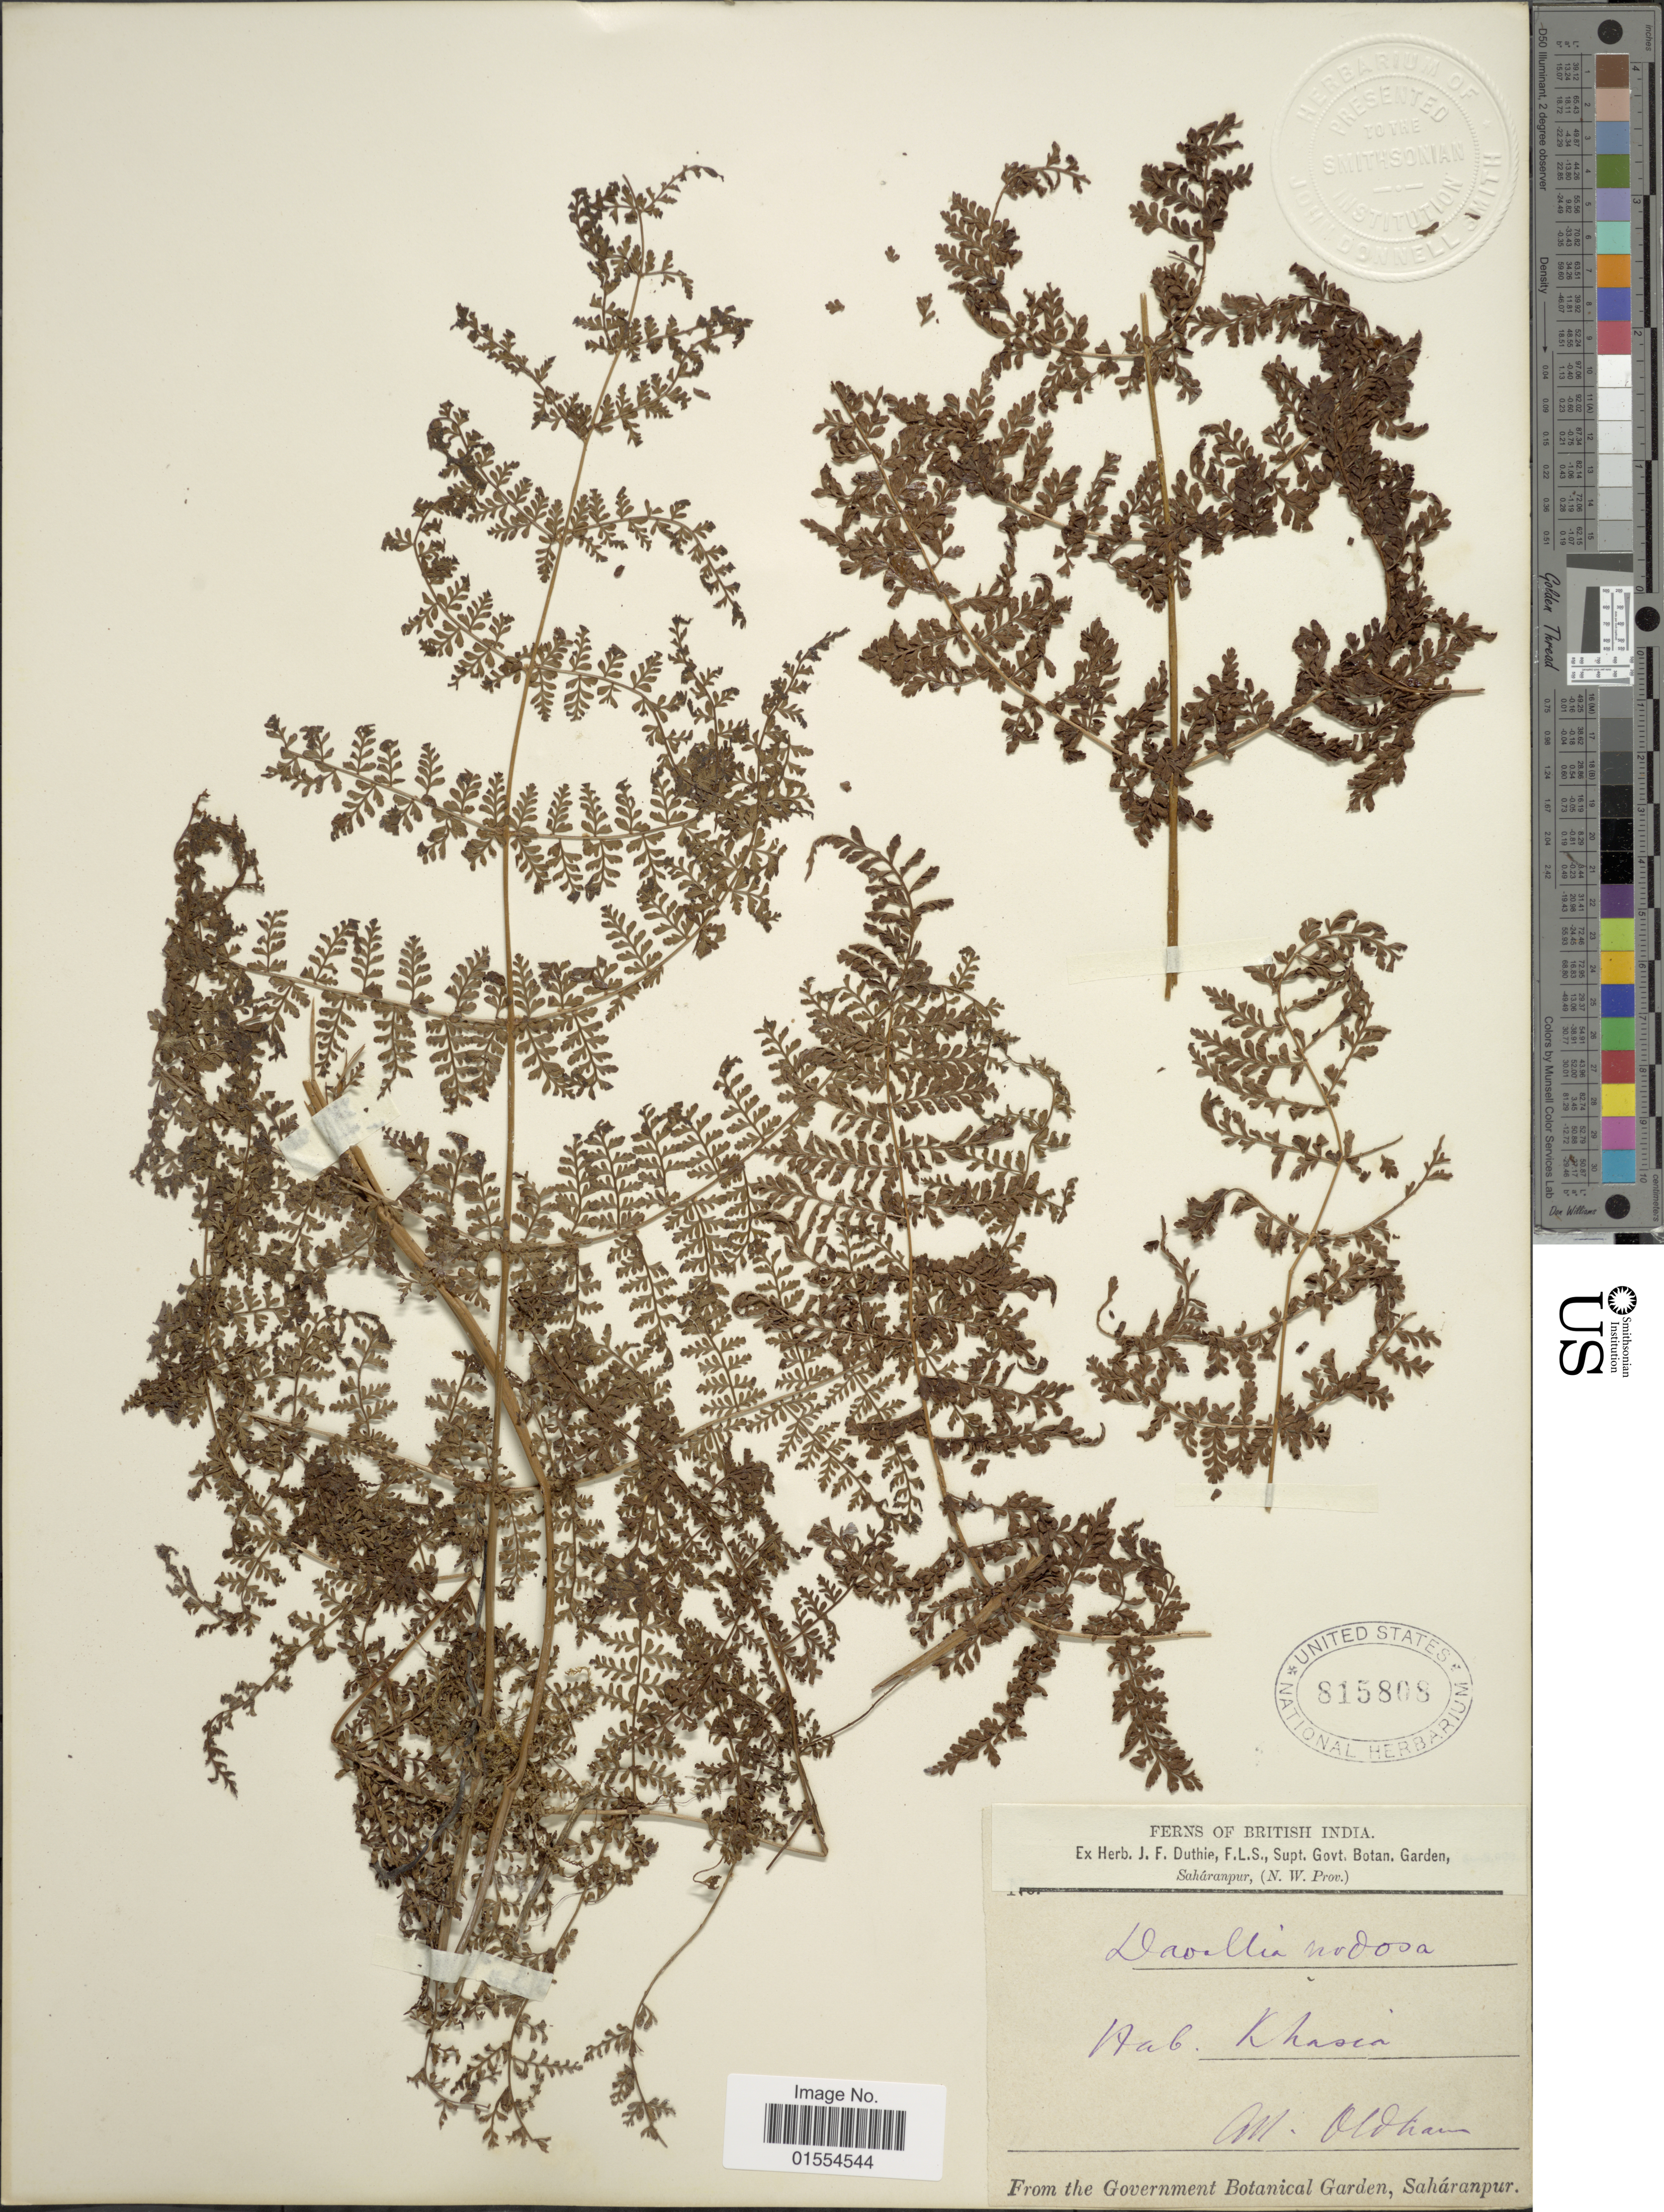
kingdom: Plantae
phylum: Tracheophyta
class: Polypodiopsida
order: Polypodiales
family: Dryopteridaceae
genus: Dryopteris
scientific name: Dryopteris nodosa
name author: (C. Presl) Li Bing Zhang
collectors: M. Oldham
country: India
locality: British India, Khasia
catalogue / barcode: US 815808